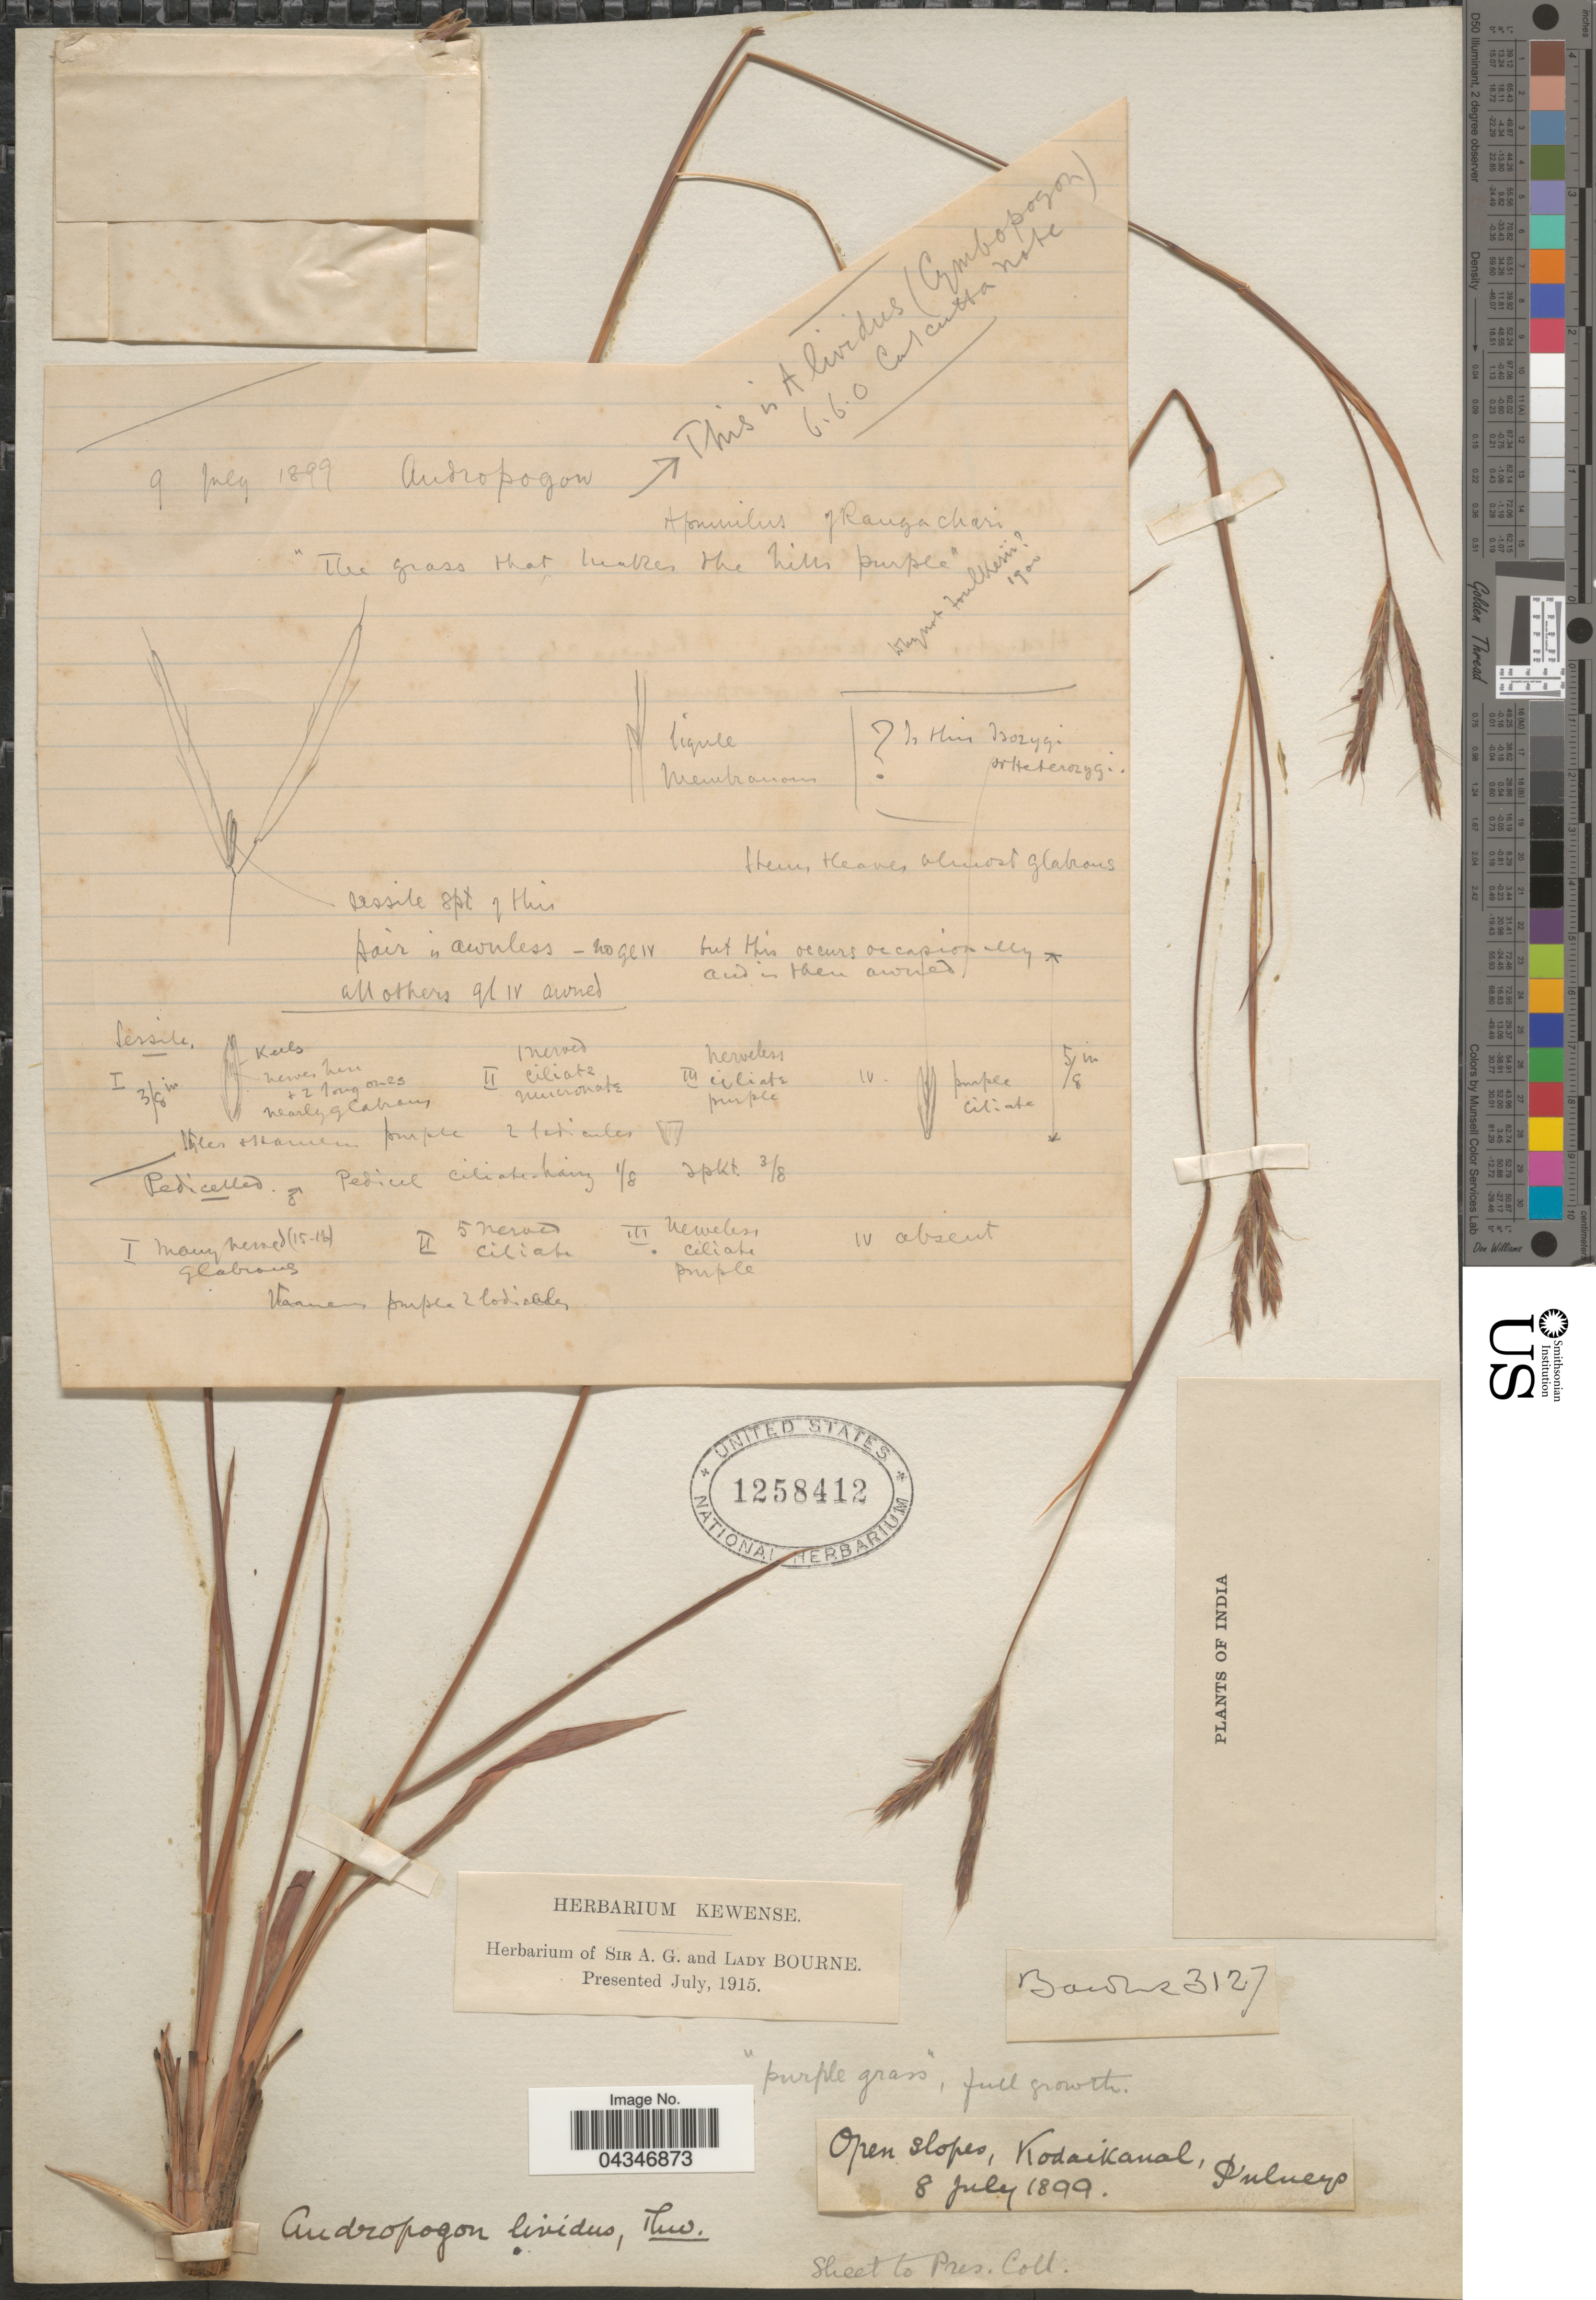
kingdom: Plantae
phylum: Tracheophyta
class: Liliopsida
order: Poales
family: Poaceae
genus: Andropogon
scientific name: Andropogon lividus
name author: Thwaites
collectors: -- Bourne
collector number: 3127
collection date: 1899-07-08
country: India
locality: Open slopes, Kodaikanal, Pulneys.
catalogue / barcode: US 1258412